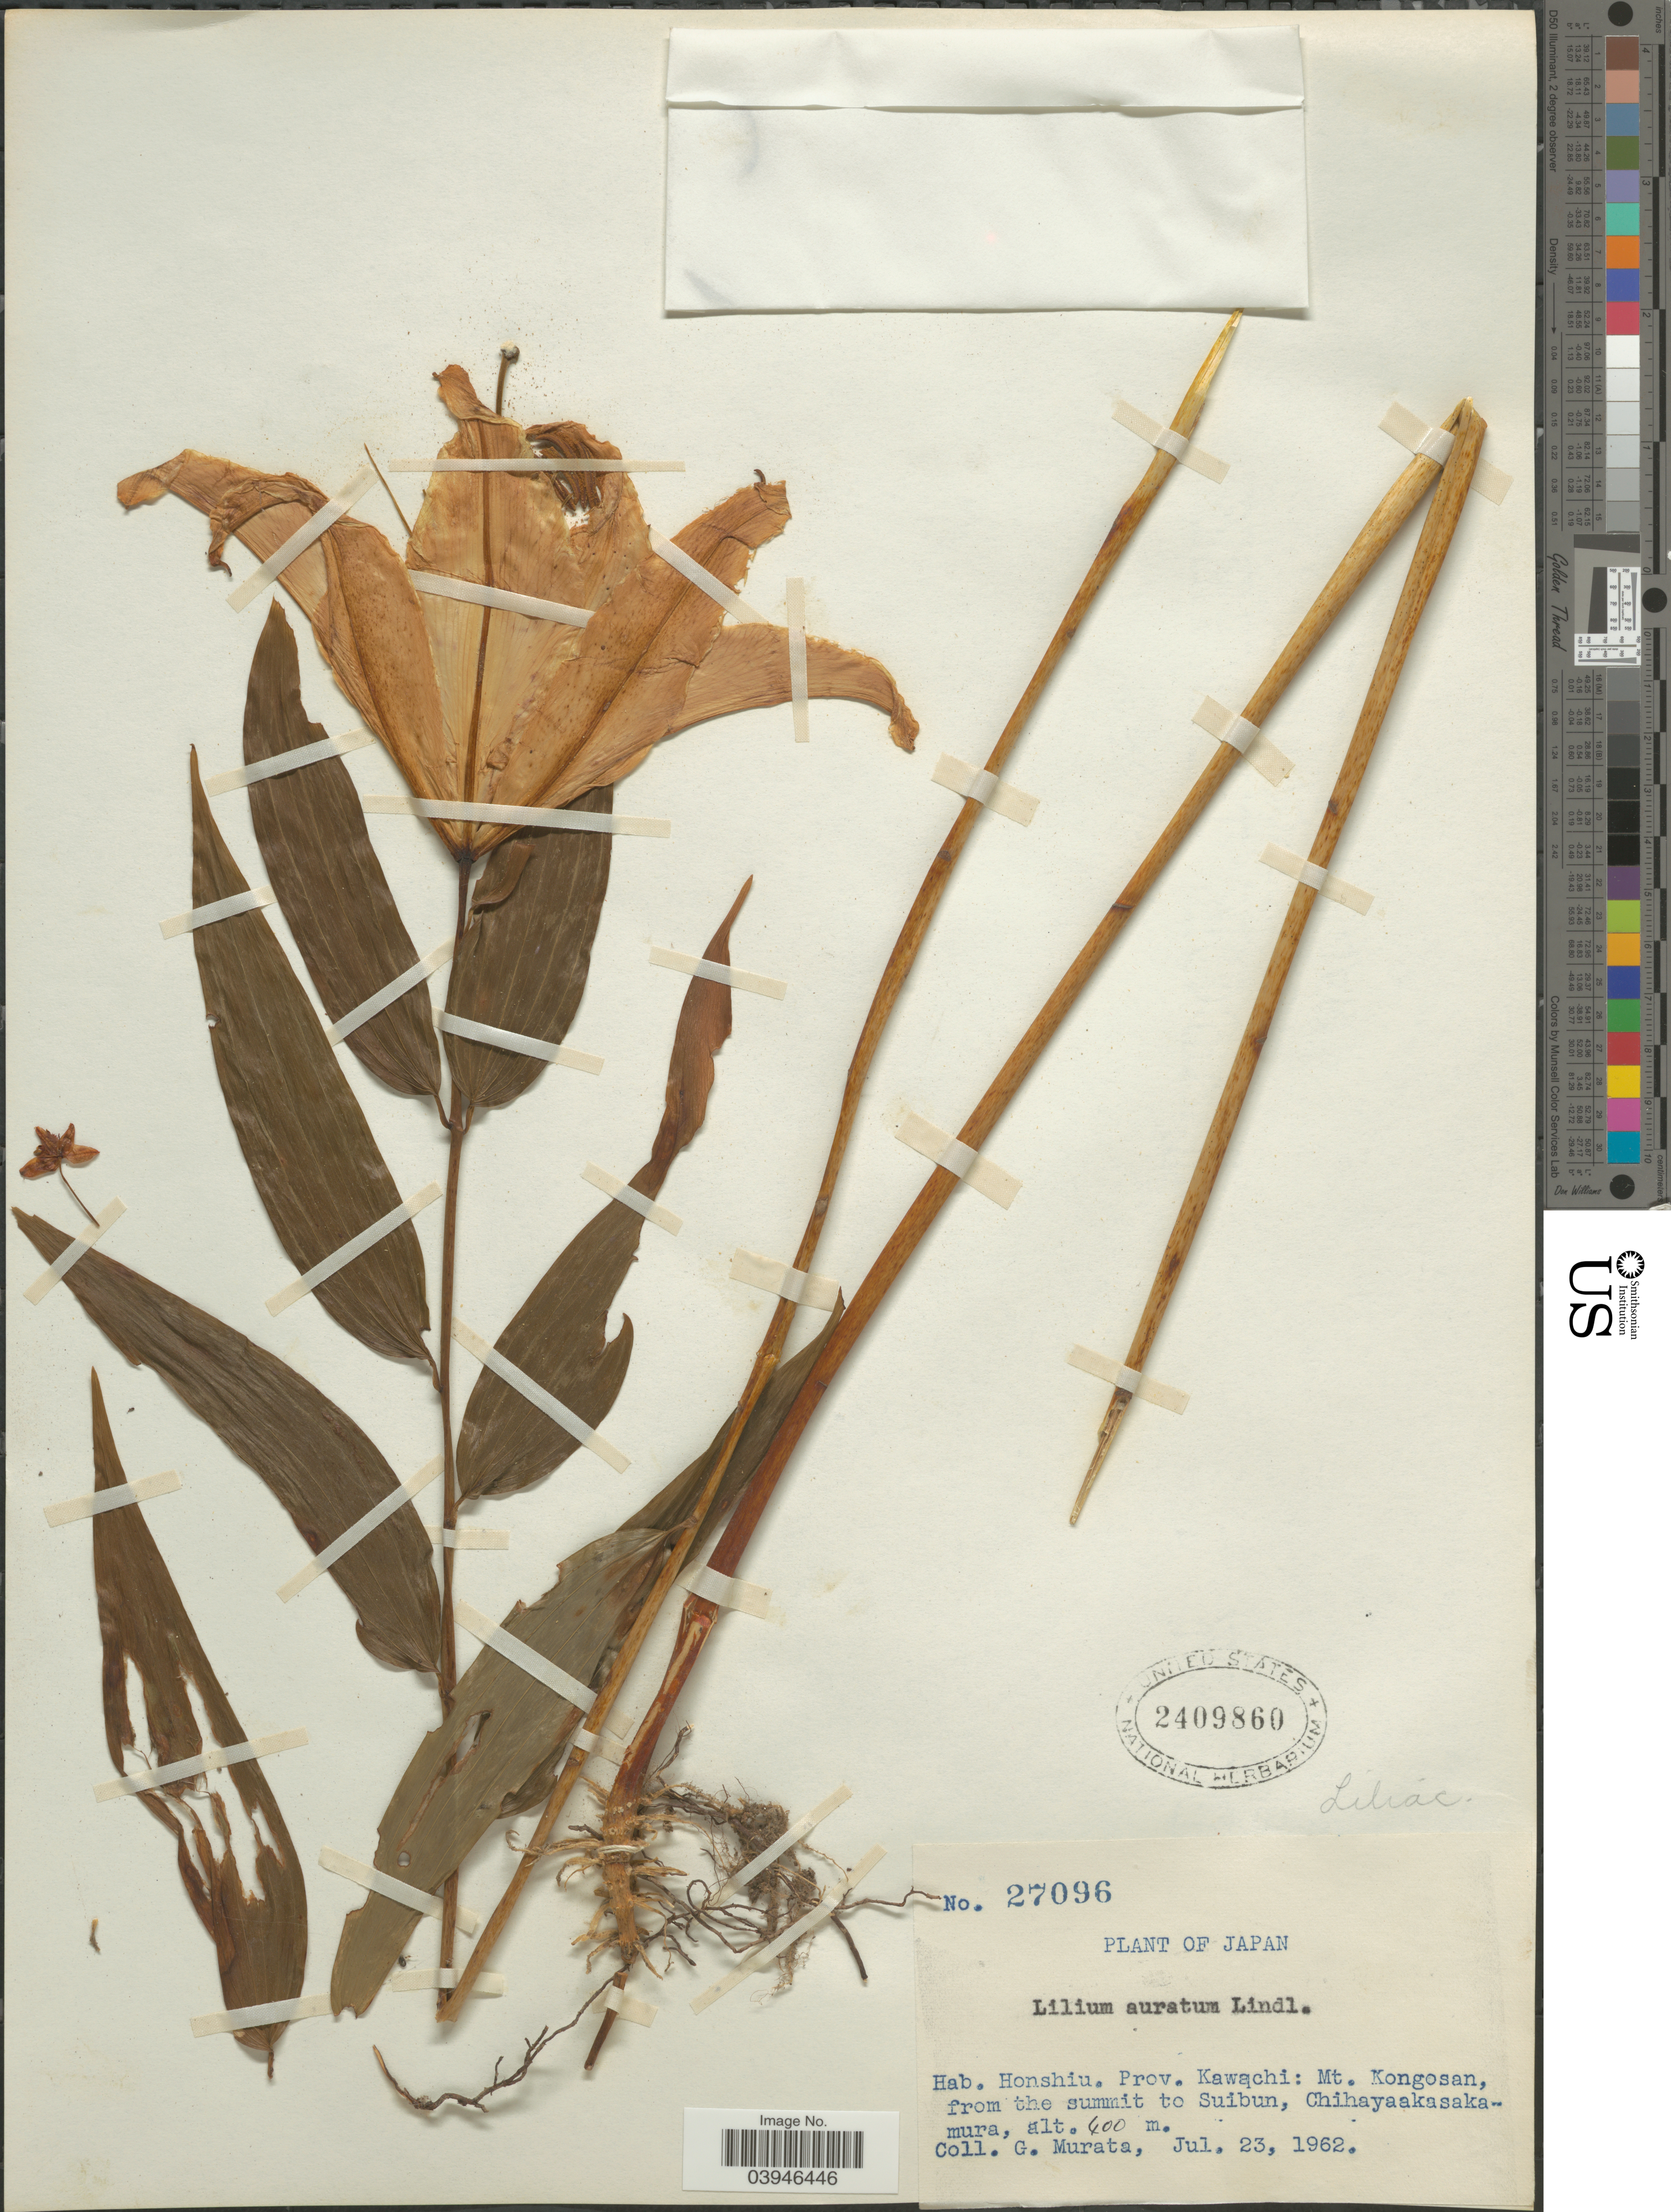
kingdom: Plantae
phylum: Tracheophyta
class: Liliopsida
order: Liliales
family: Liliaceae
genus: Lilium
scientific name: Lilium auratum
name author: Lindl.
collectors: G. Murata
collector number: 27096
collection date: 1962-07-23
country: Japan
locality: Honshiu. Prov. Kawachi: Mt. Kongosan, from the summit to Suibun, Chihayaakasaka-mura.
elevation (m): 400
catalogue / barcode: US 2409860